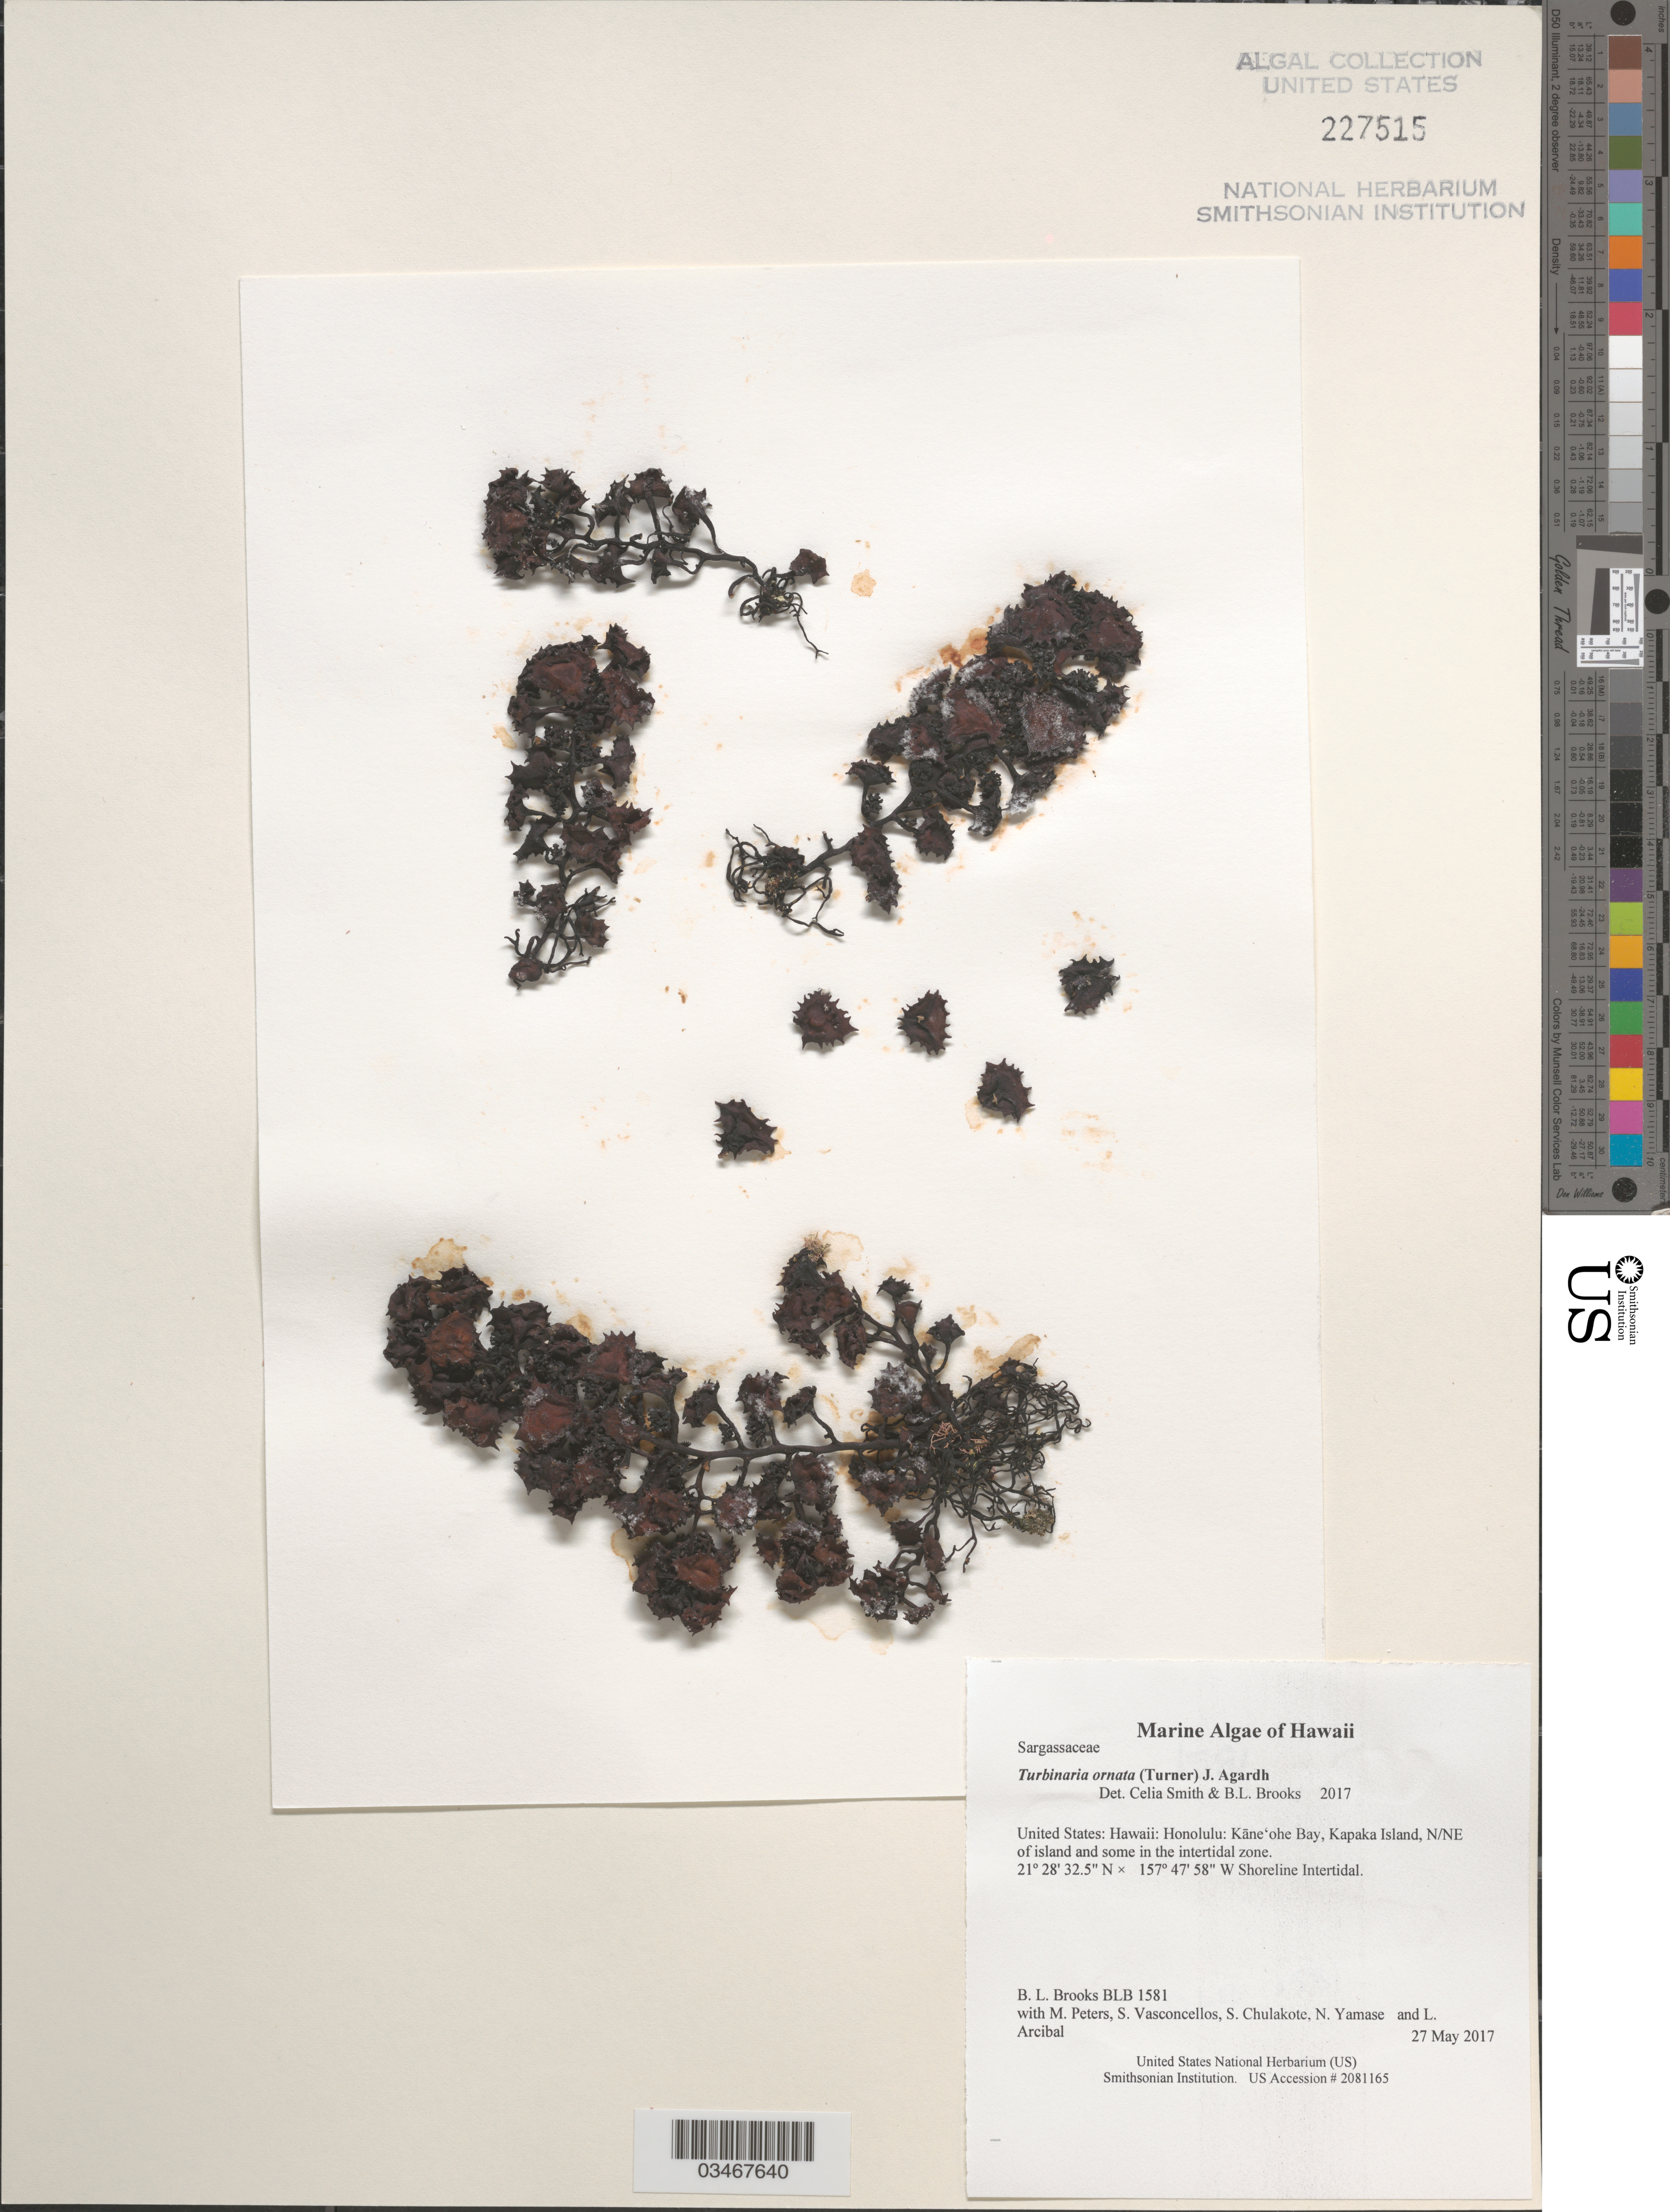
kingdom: Chromista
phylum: Ochrophyta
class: Phaeophyceae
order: Fucales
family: Sargassaceae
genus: Turbinaria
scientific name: Turbinaria ornata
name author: (Turner) J. Agardh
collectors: B. Brooks, M. Peters, S. Vasconcellos, S. Chulakote & et al.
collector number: BLB 1581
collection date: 2017-05-27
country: United States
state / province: Hawaii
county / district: Honolulu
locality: Honolulu: Kāne'ohe Bay, Kapaka Island, N/NE of island and some in the intertidal zone.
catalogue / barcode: US 227515